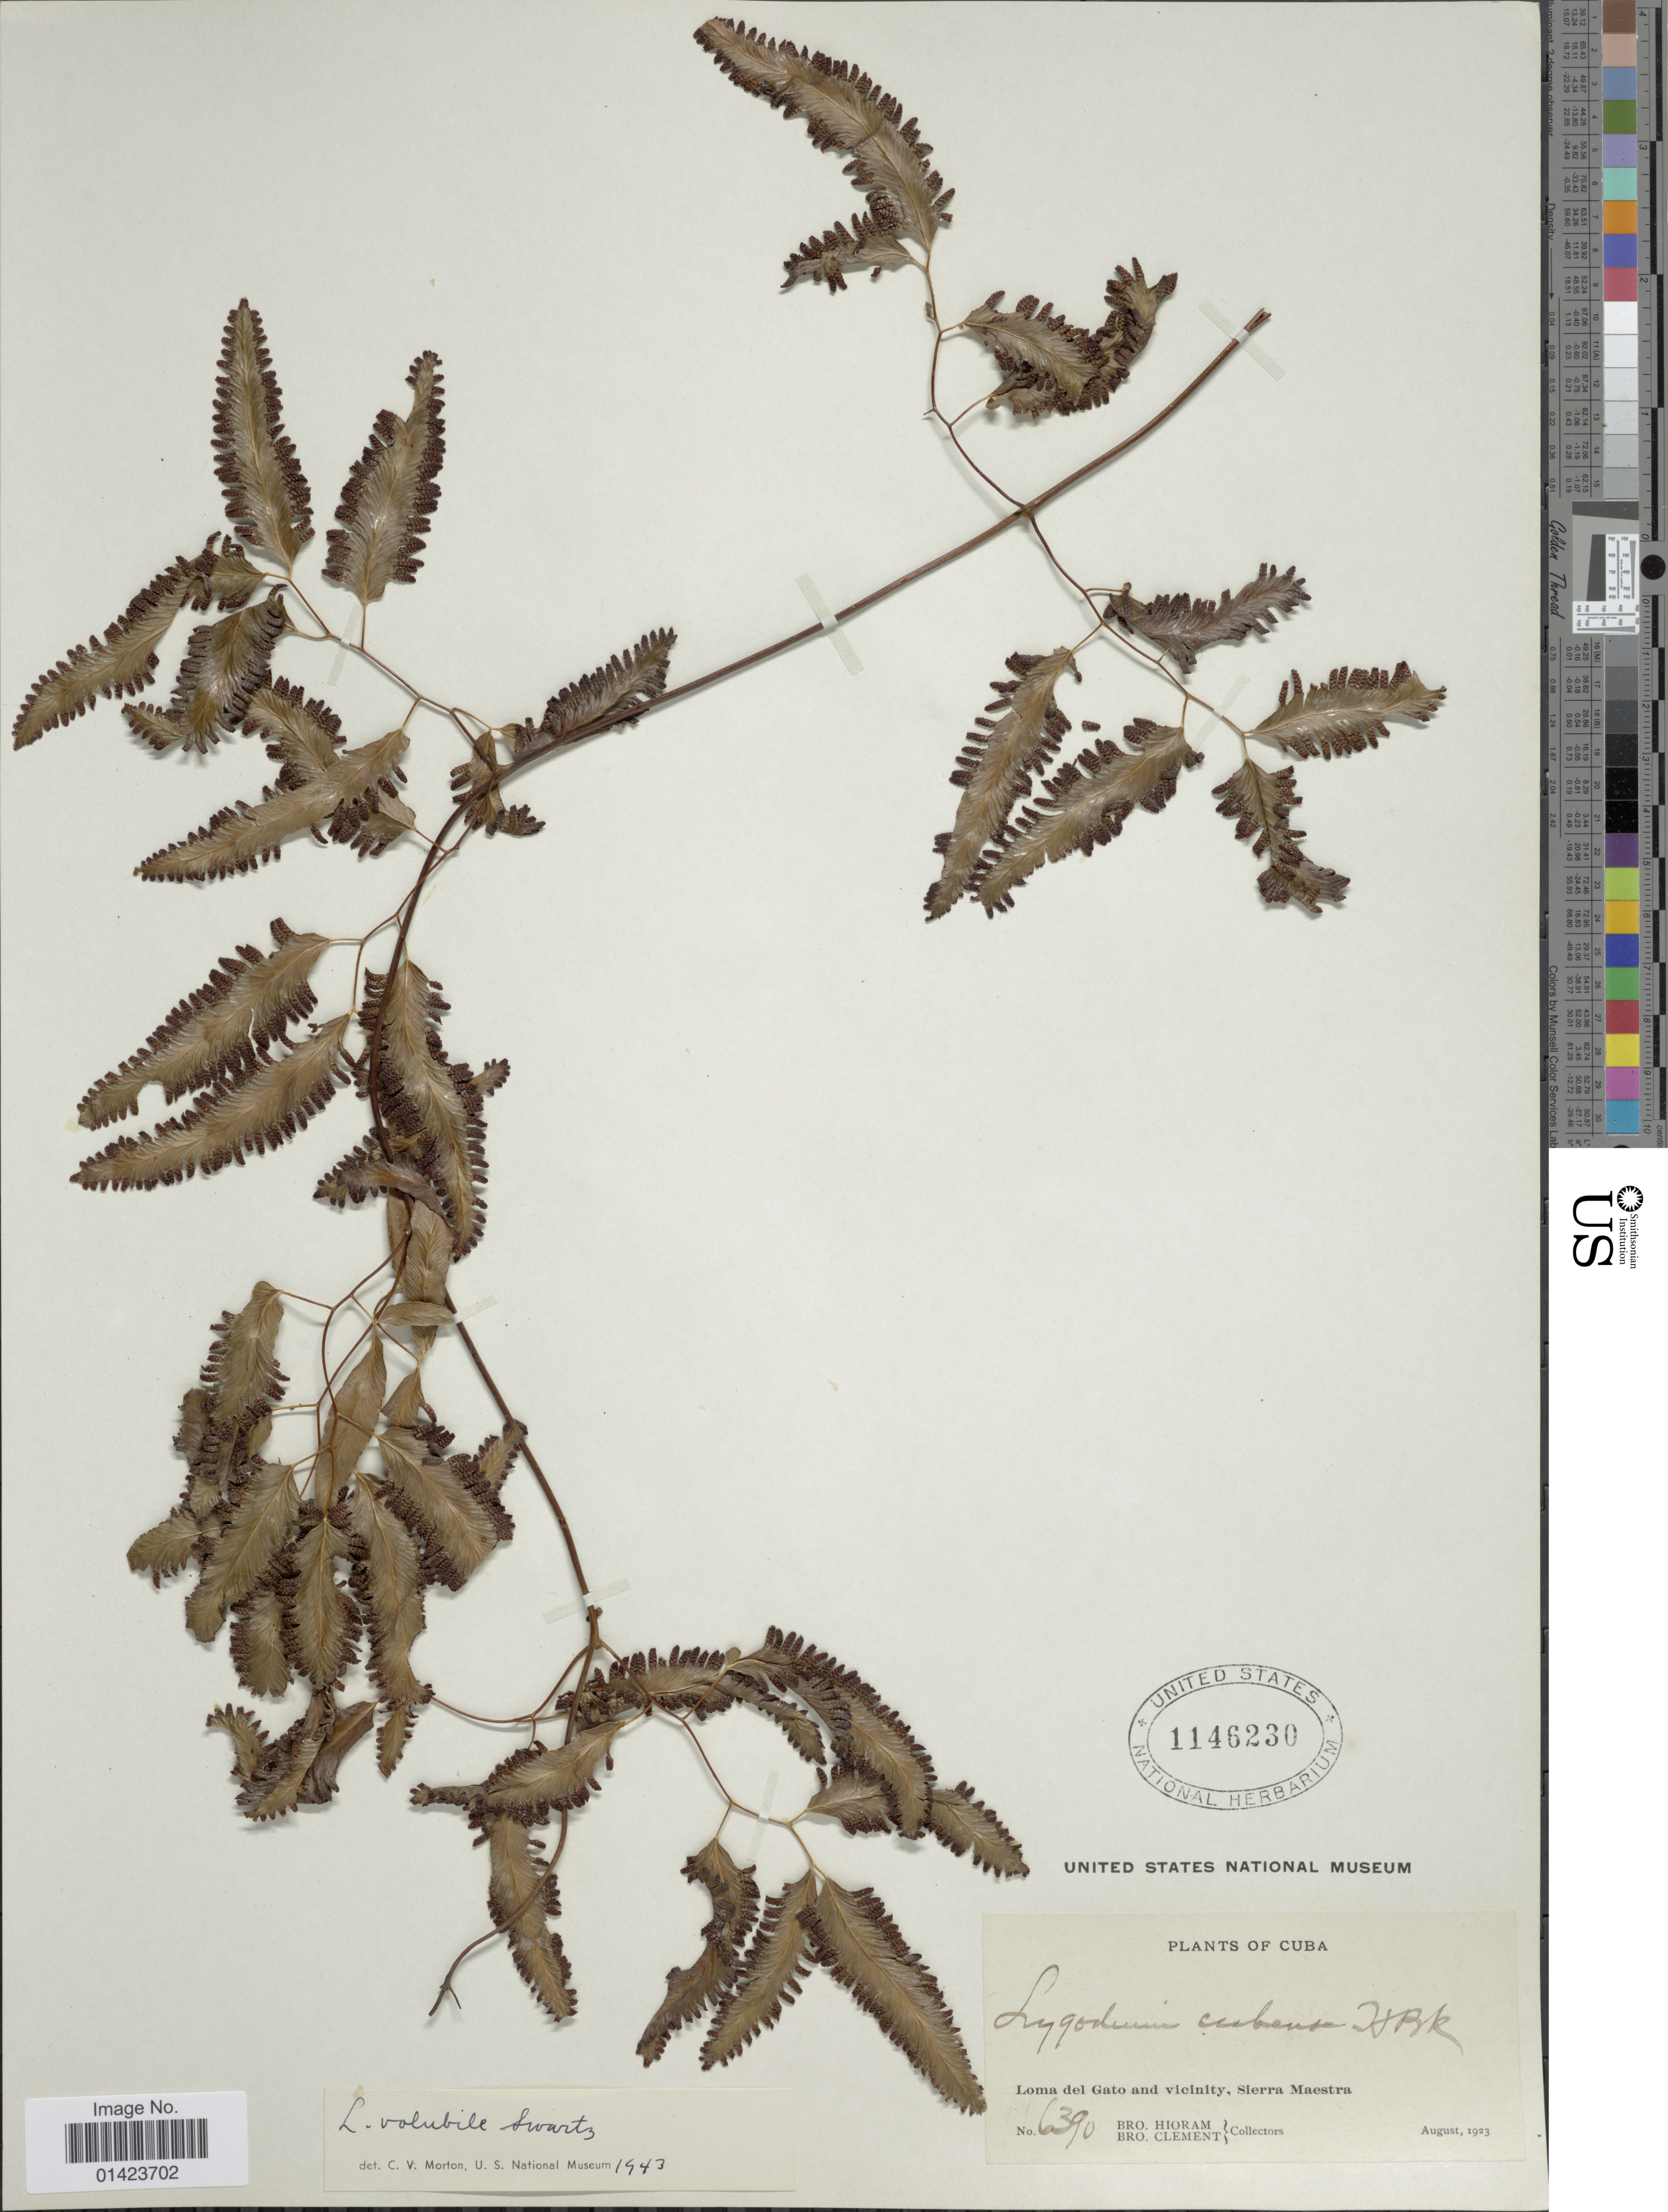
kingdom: Plantae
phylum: Tracheophyta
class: Polypodiopsida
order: Schizaeales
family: Lygodiaceae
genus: Lygodium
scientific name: Lygodium volubile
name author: Sw.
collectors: Bro. Hioram & B. Clement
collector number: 6390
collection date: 1923-08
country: Cuba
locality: Loma del Gato and vicinity, Sierra Maestra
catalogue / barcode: US 1146230